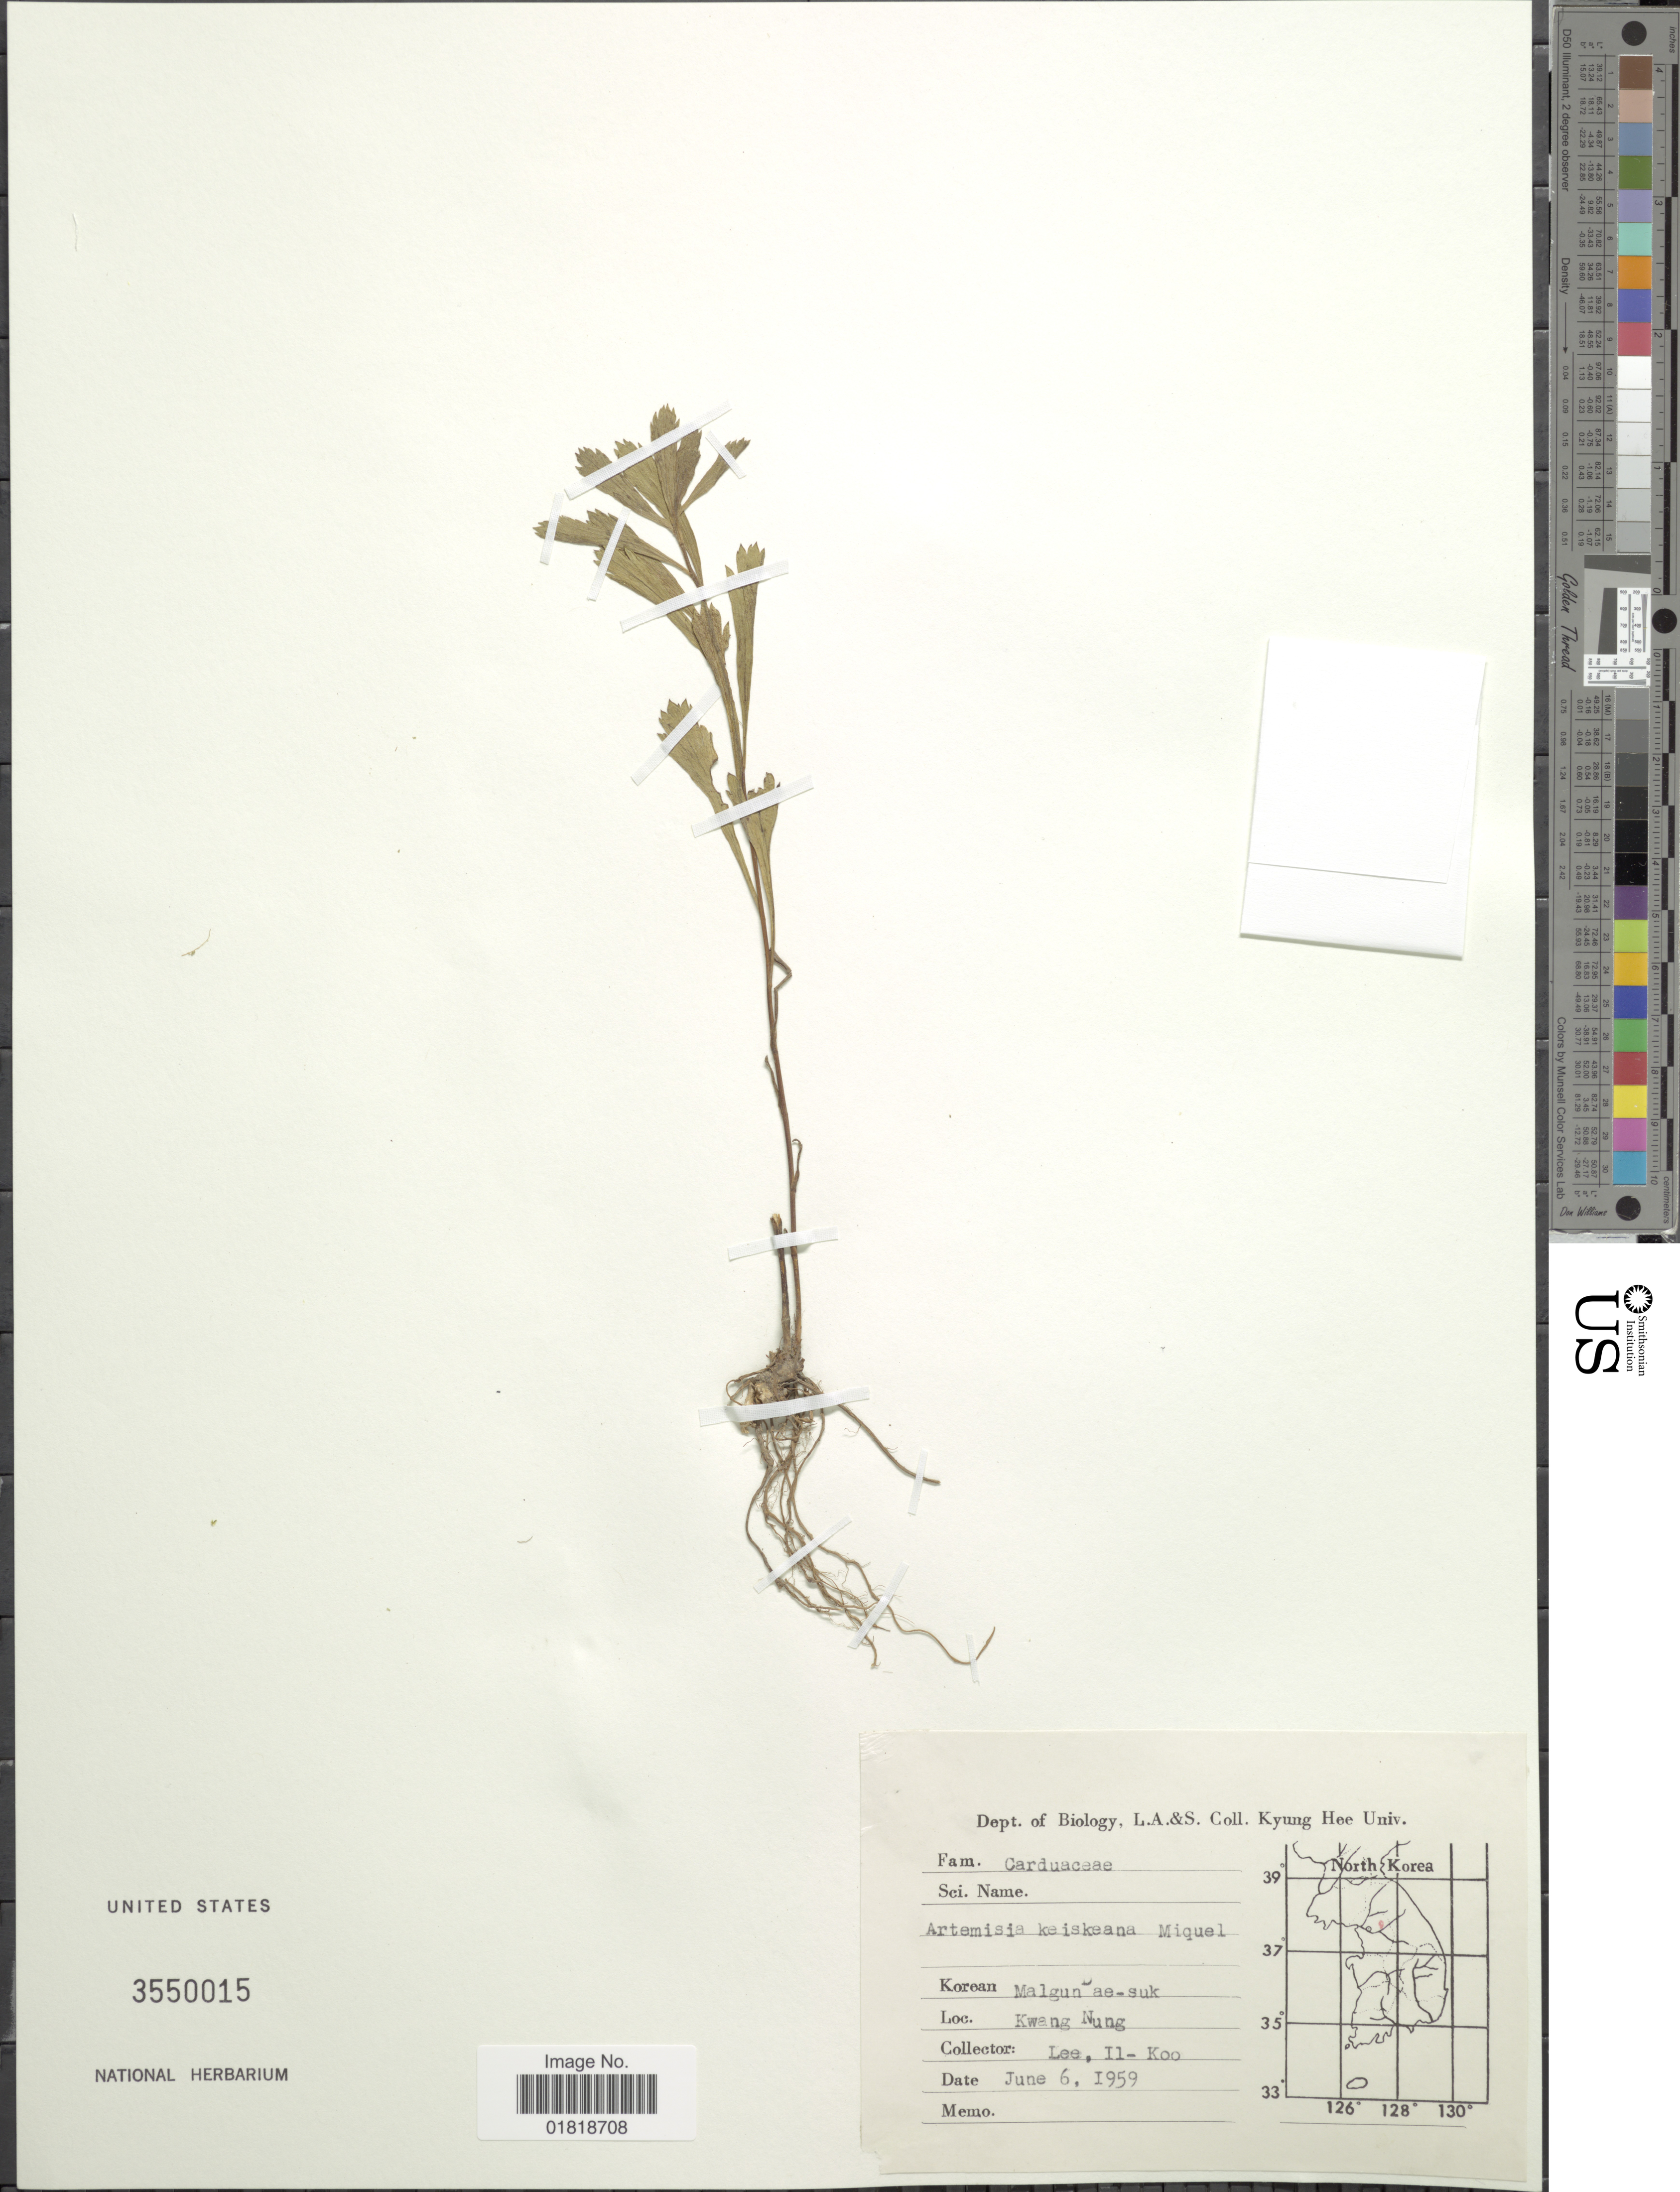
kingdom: Plantae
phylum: Tracheophyta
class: Magnoliopsida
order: Asterales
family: Asteraceae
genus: Artemisia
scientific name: Artemisia keiskeana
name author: Miq.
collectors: I. Lee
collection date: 1959-06-06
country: South Korea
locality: Kwang Nung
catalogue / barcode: US 3550015